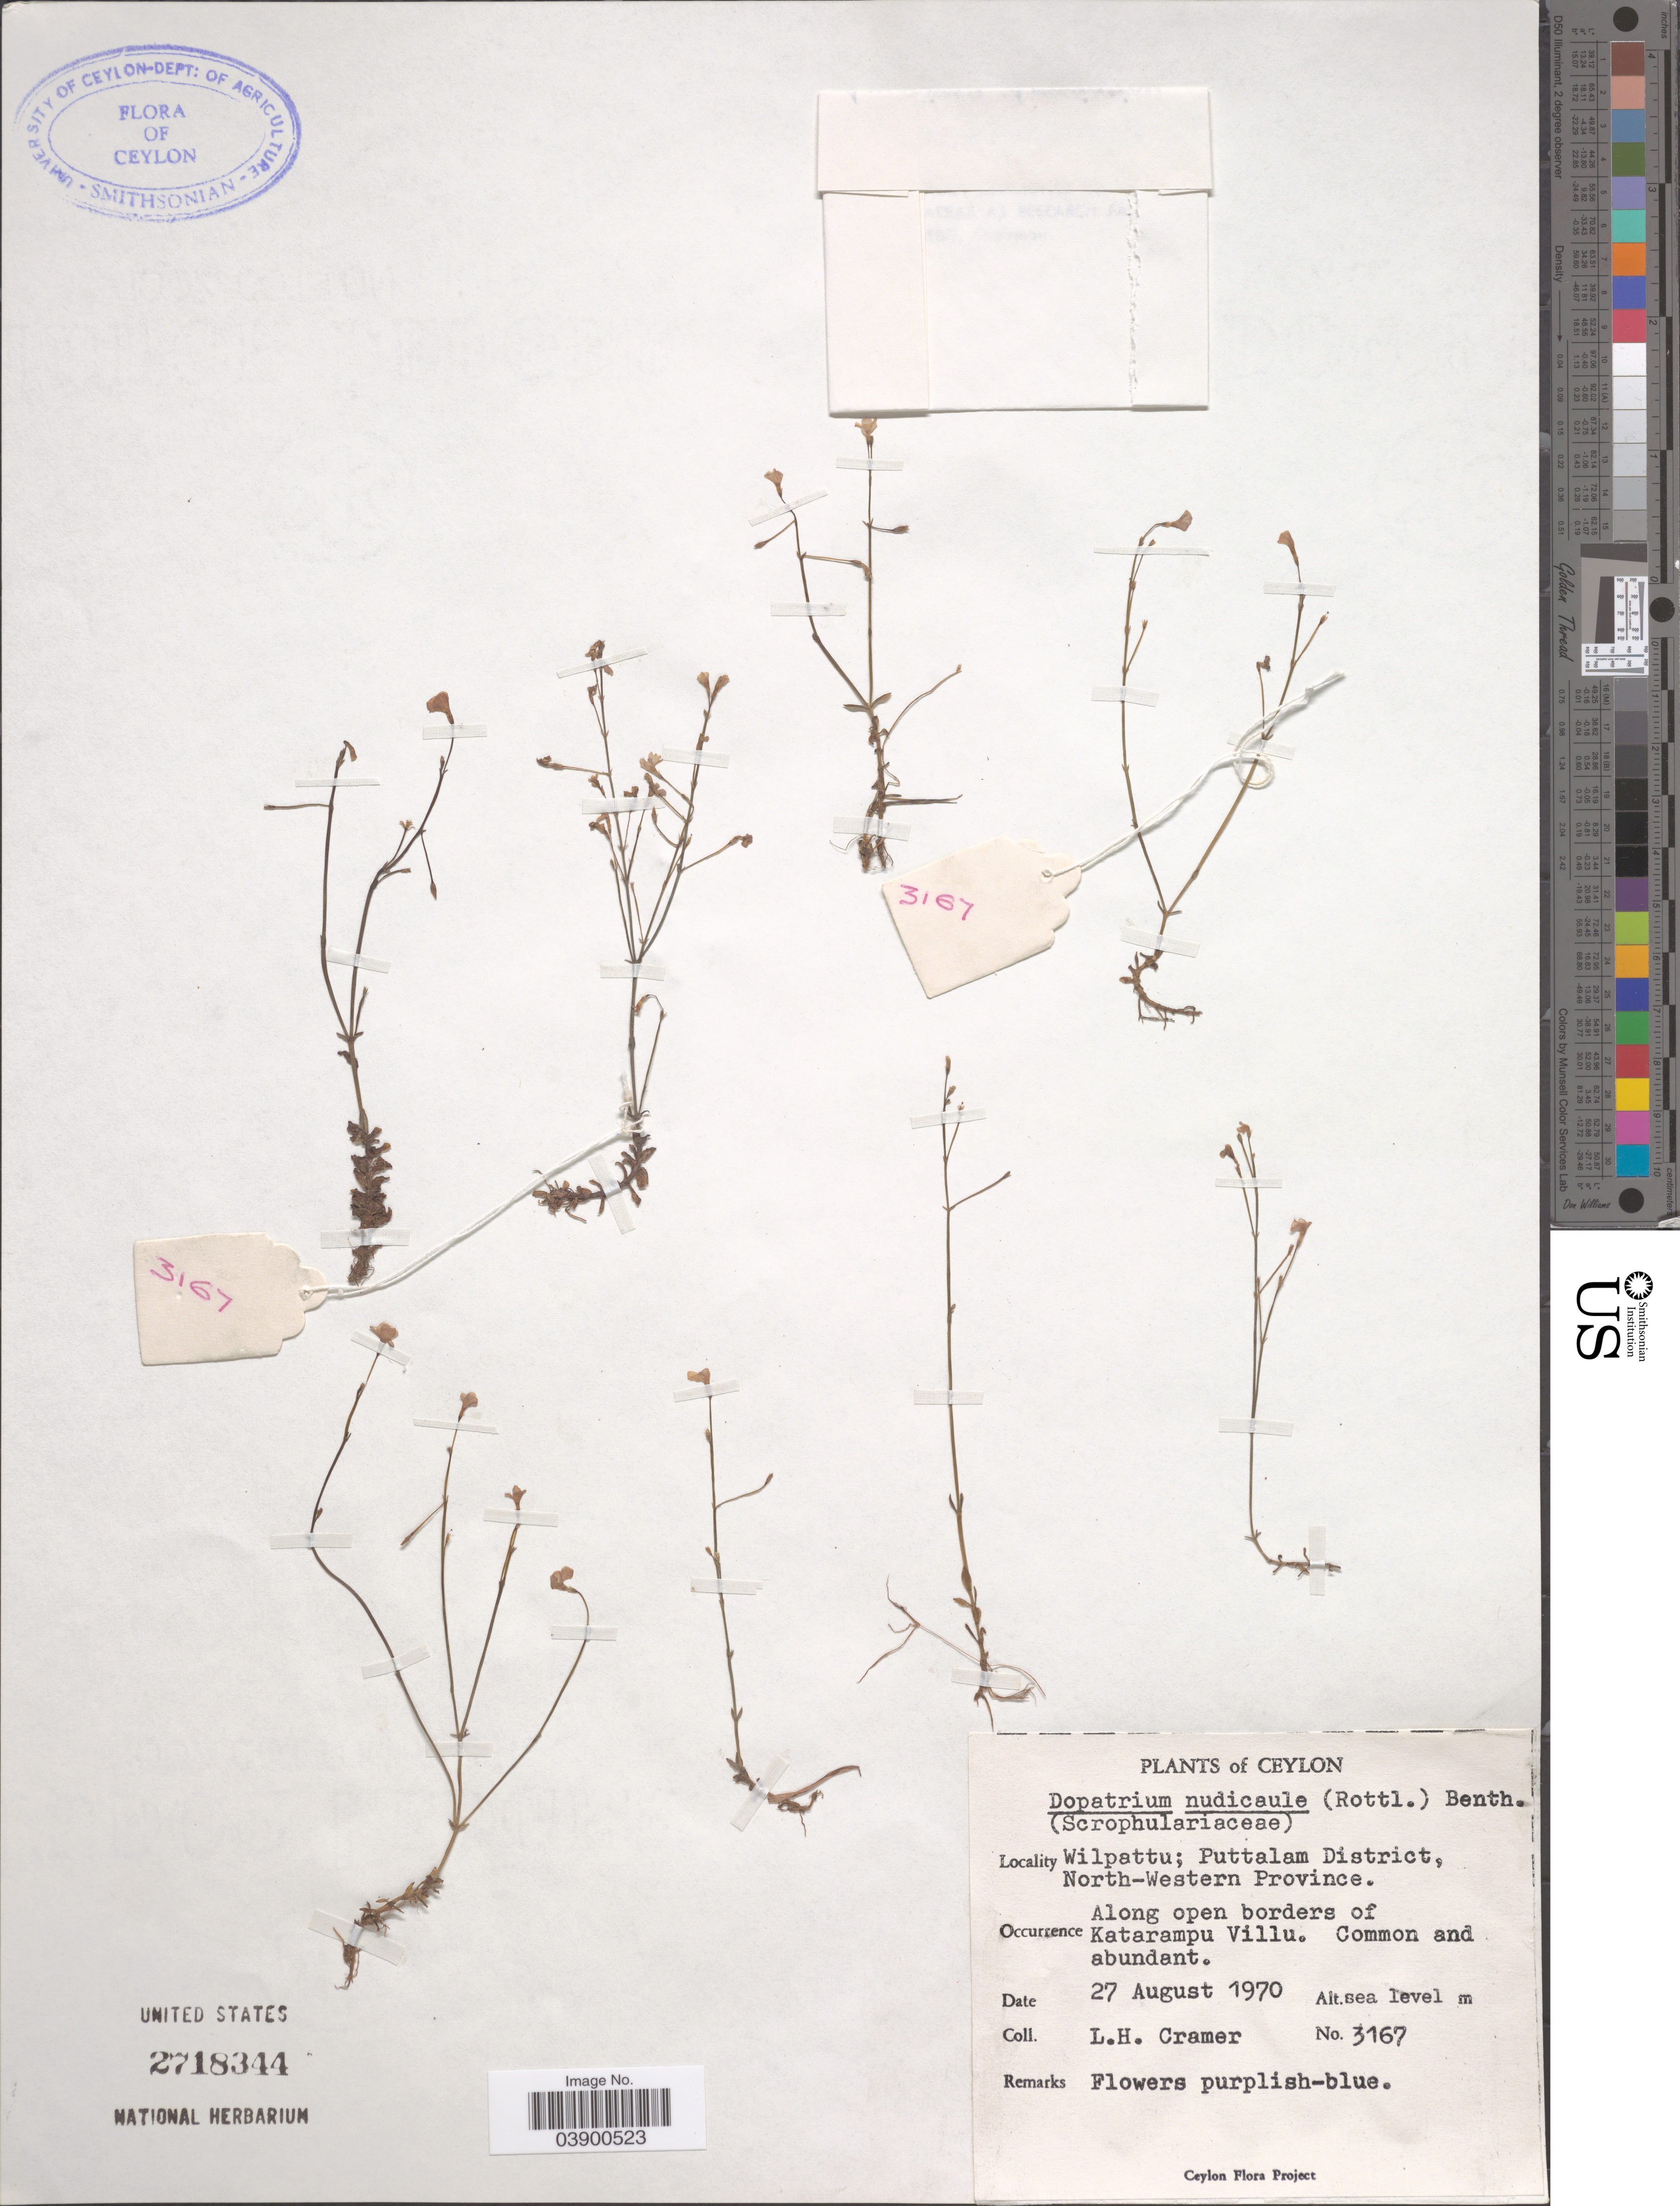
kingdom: Plantae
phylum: Tracheophyta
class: Magnoliopsida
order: Lamiales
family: Plantaginaceae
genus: Dopatrium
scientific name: Dopatrium nudicaule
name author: (Willd.) Benth.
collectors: G. Cramers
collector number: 3167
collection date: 1970-08-27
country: Sri Lanka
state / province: North Western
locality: Ceylon. Wilpattu; Puttalam District. Along open borders of Katarampu Villu.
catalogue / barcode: US 2718344